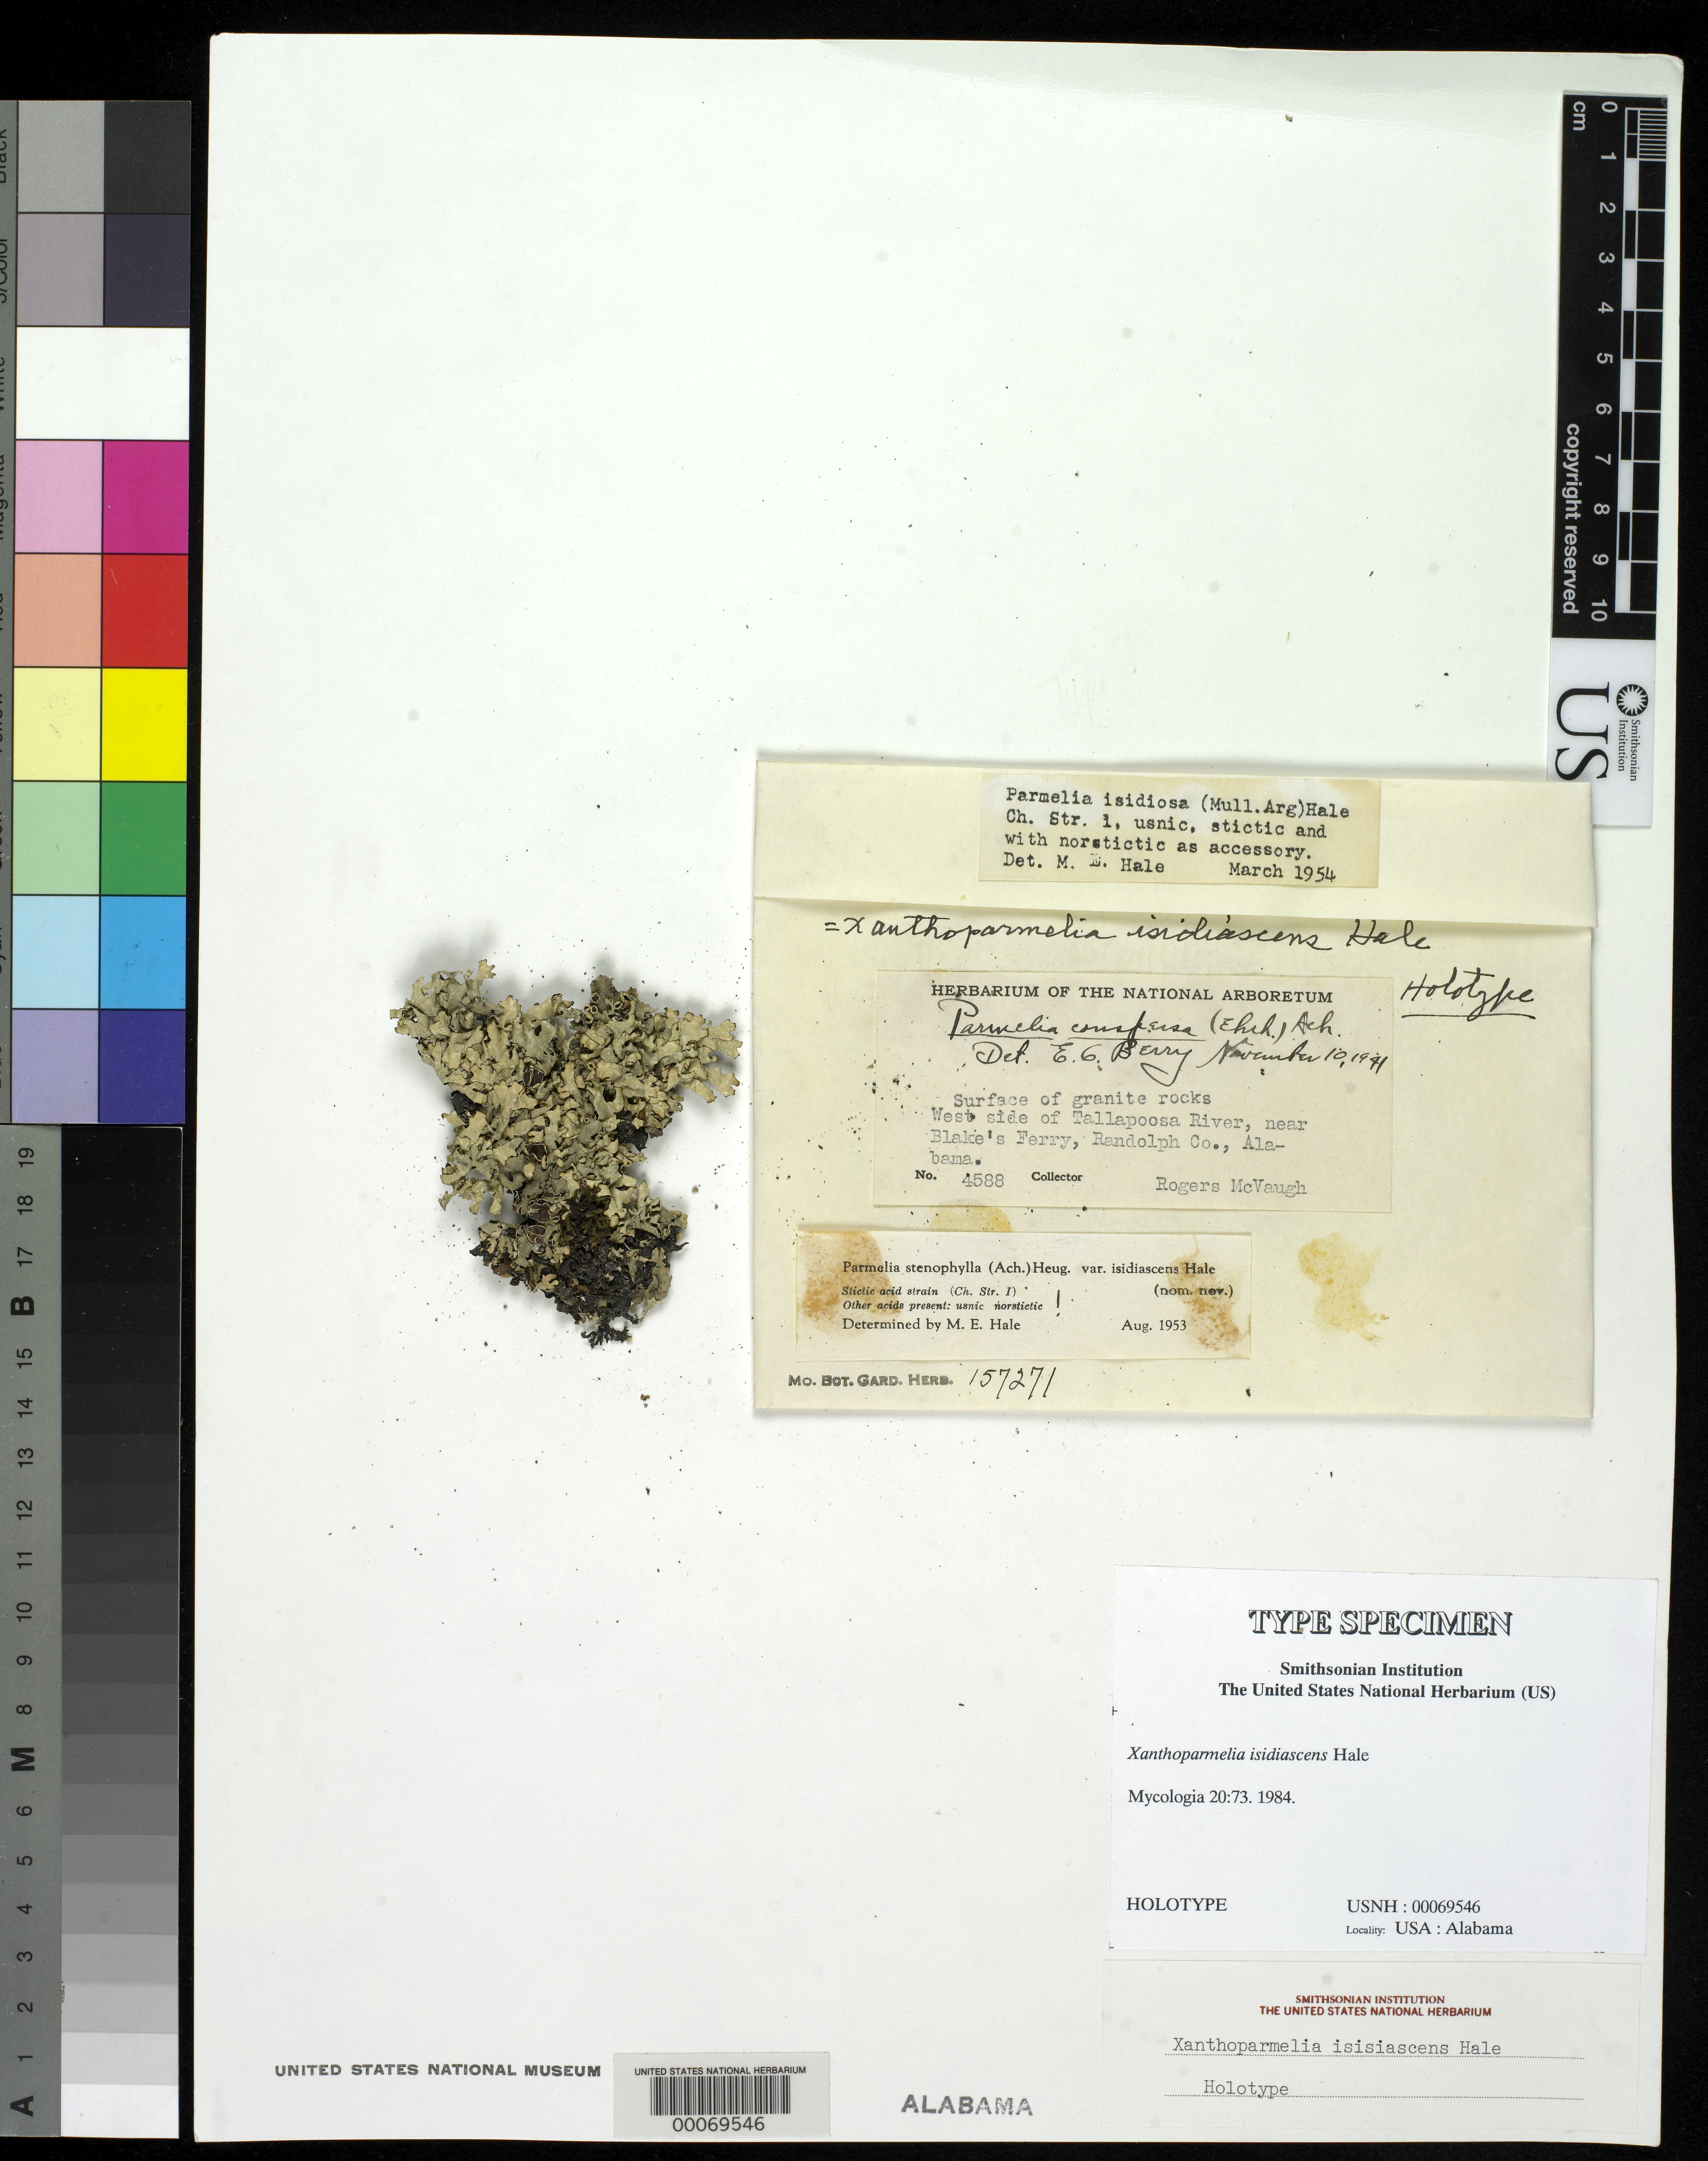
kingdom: Fungi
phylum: Ascomycota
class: Lecanoromycetes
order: Lecanorales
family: Parmeliaceae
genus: Xanthoparmelia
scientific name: Xanthoparmelia isidiascens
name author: Hale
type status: Holotype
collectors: R. McVaugh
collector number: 4588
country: United States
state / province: Alabama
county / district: Randolph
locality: W side of Tallapoosa River, near Blake's Ferry.